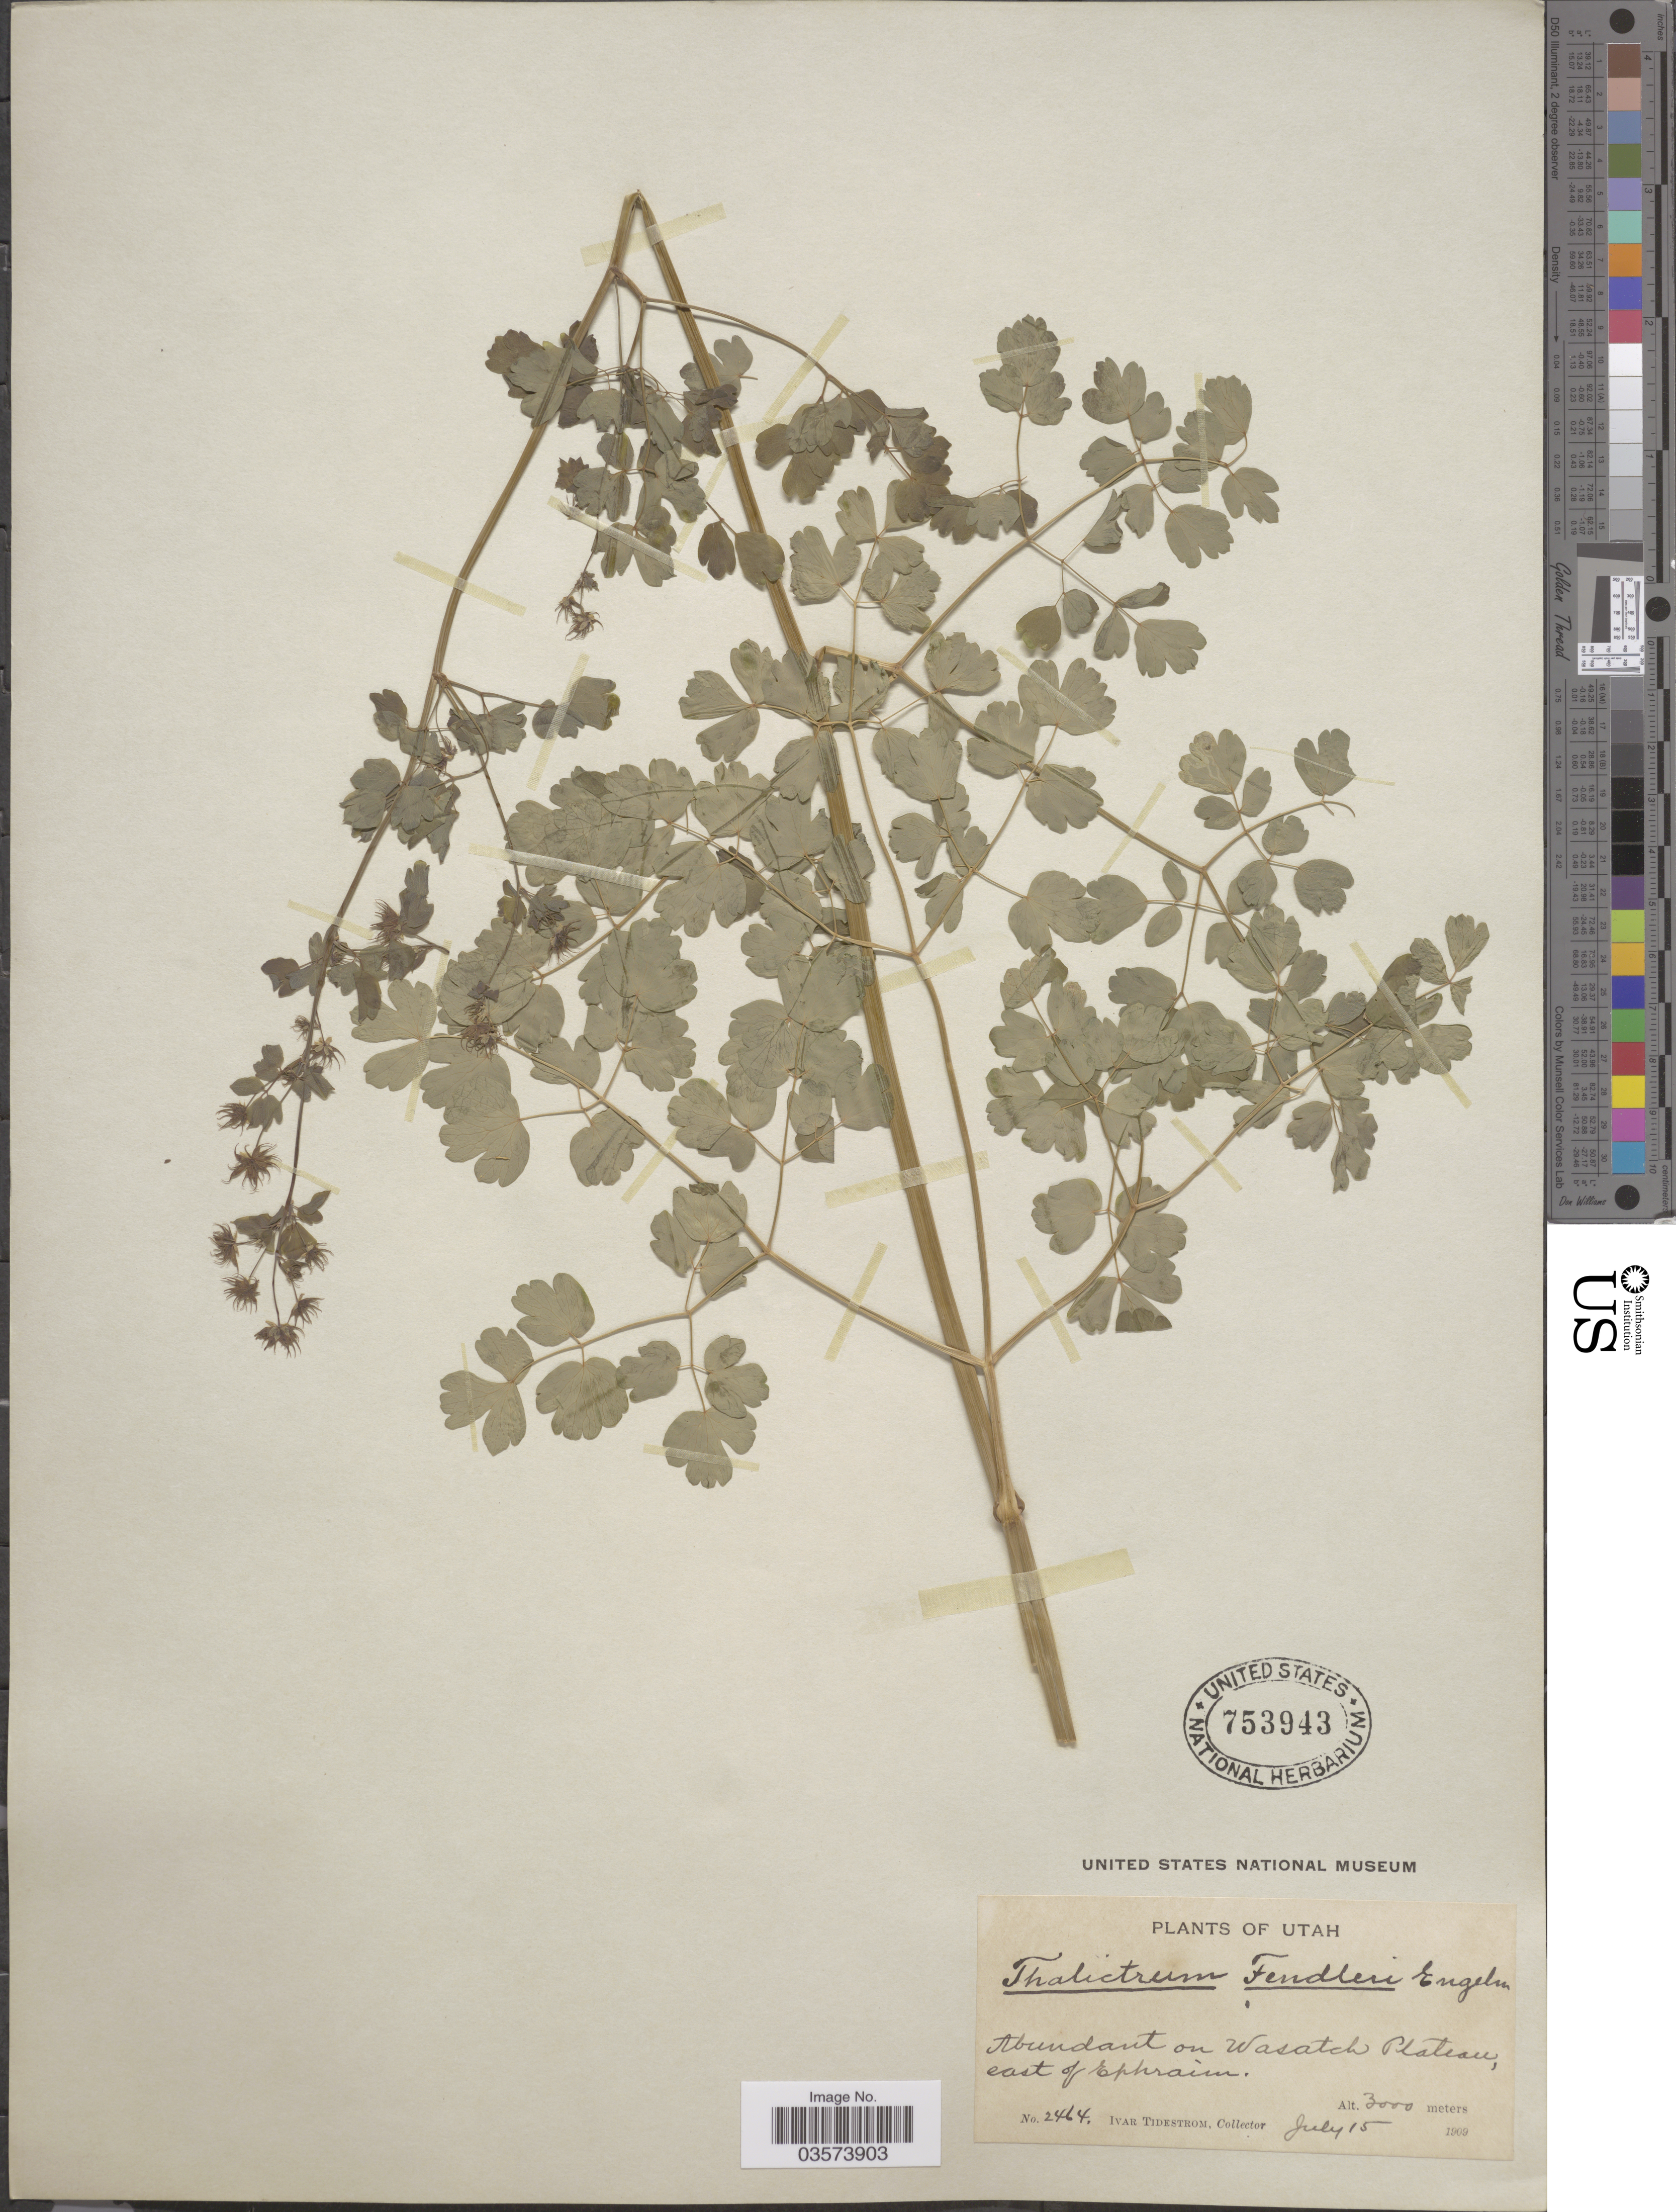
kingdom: Plantae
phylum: Tracheophyta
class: Magnoliopsida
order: Ranunculales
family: Ranunculaceae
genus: Thalictrum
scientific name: Thalictrum fendleri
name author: Engelm. ex A. Gray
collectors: I. F. Tidestrom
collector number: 2464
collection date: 1909-07-15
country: United States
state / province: Utah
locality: Abundant on Wasatch Plateau, east of Ephraim.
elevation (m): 3000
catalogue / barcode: US 753943